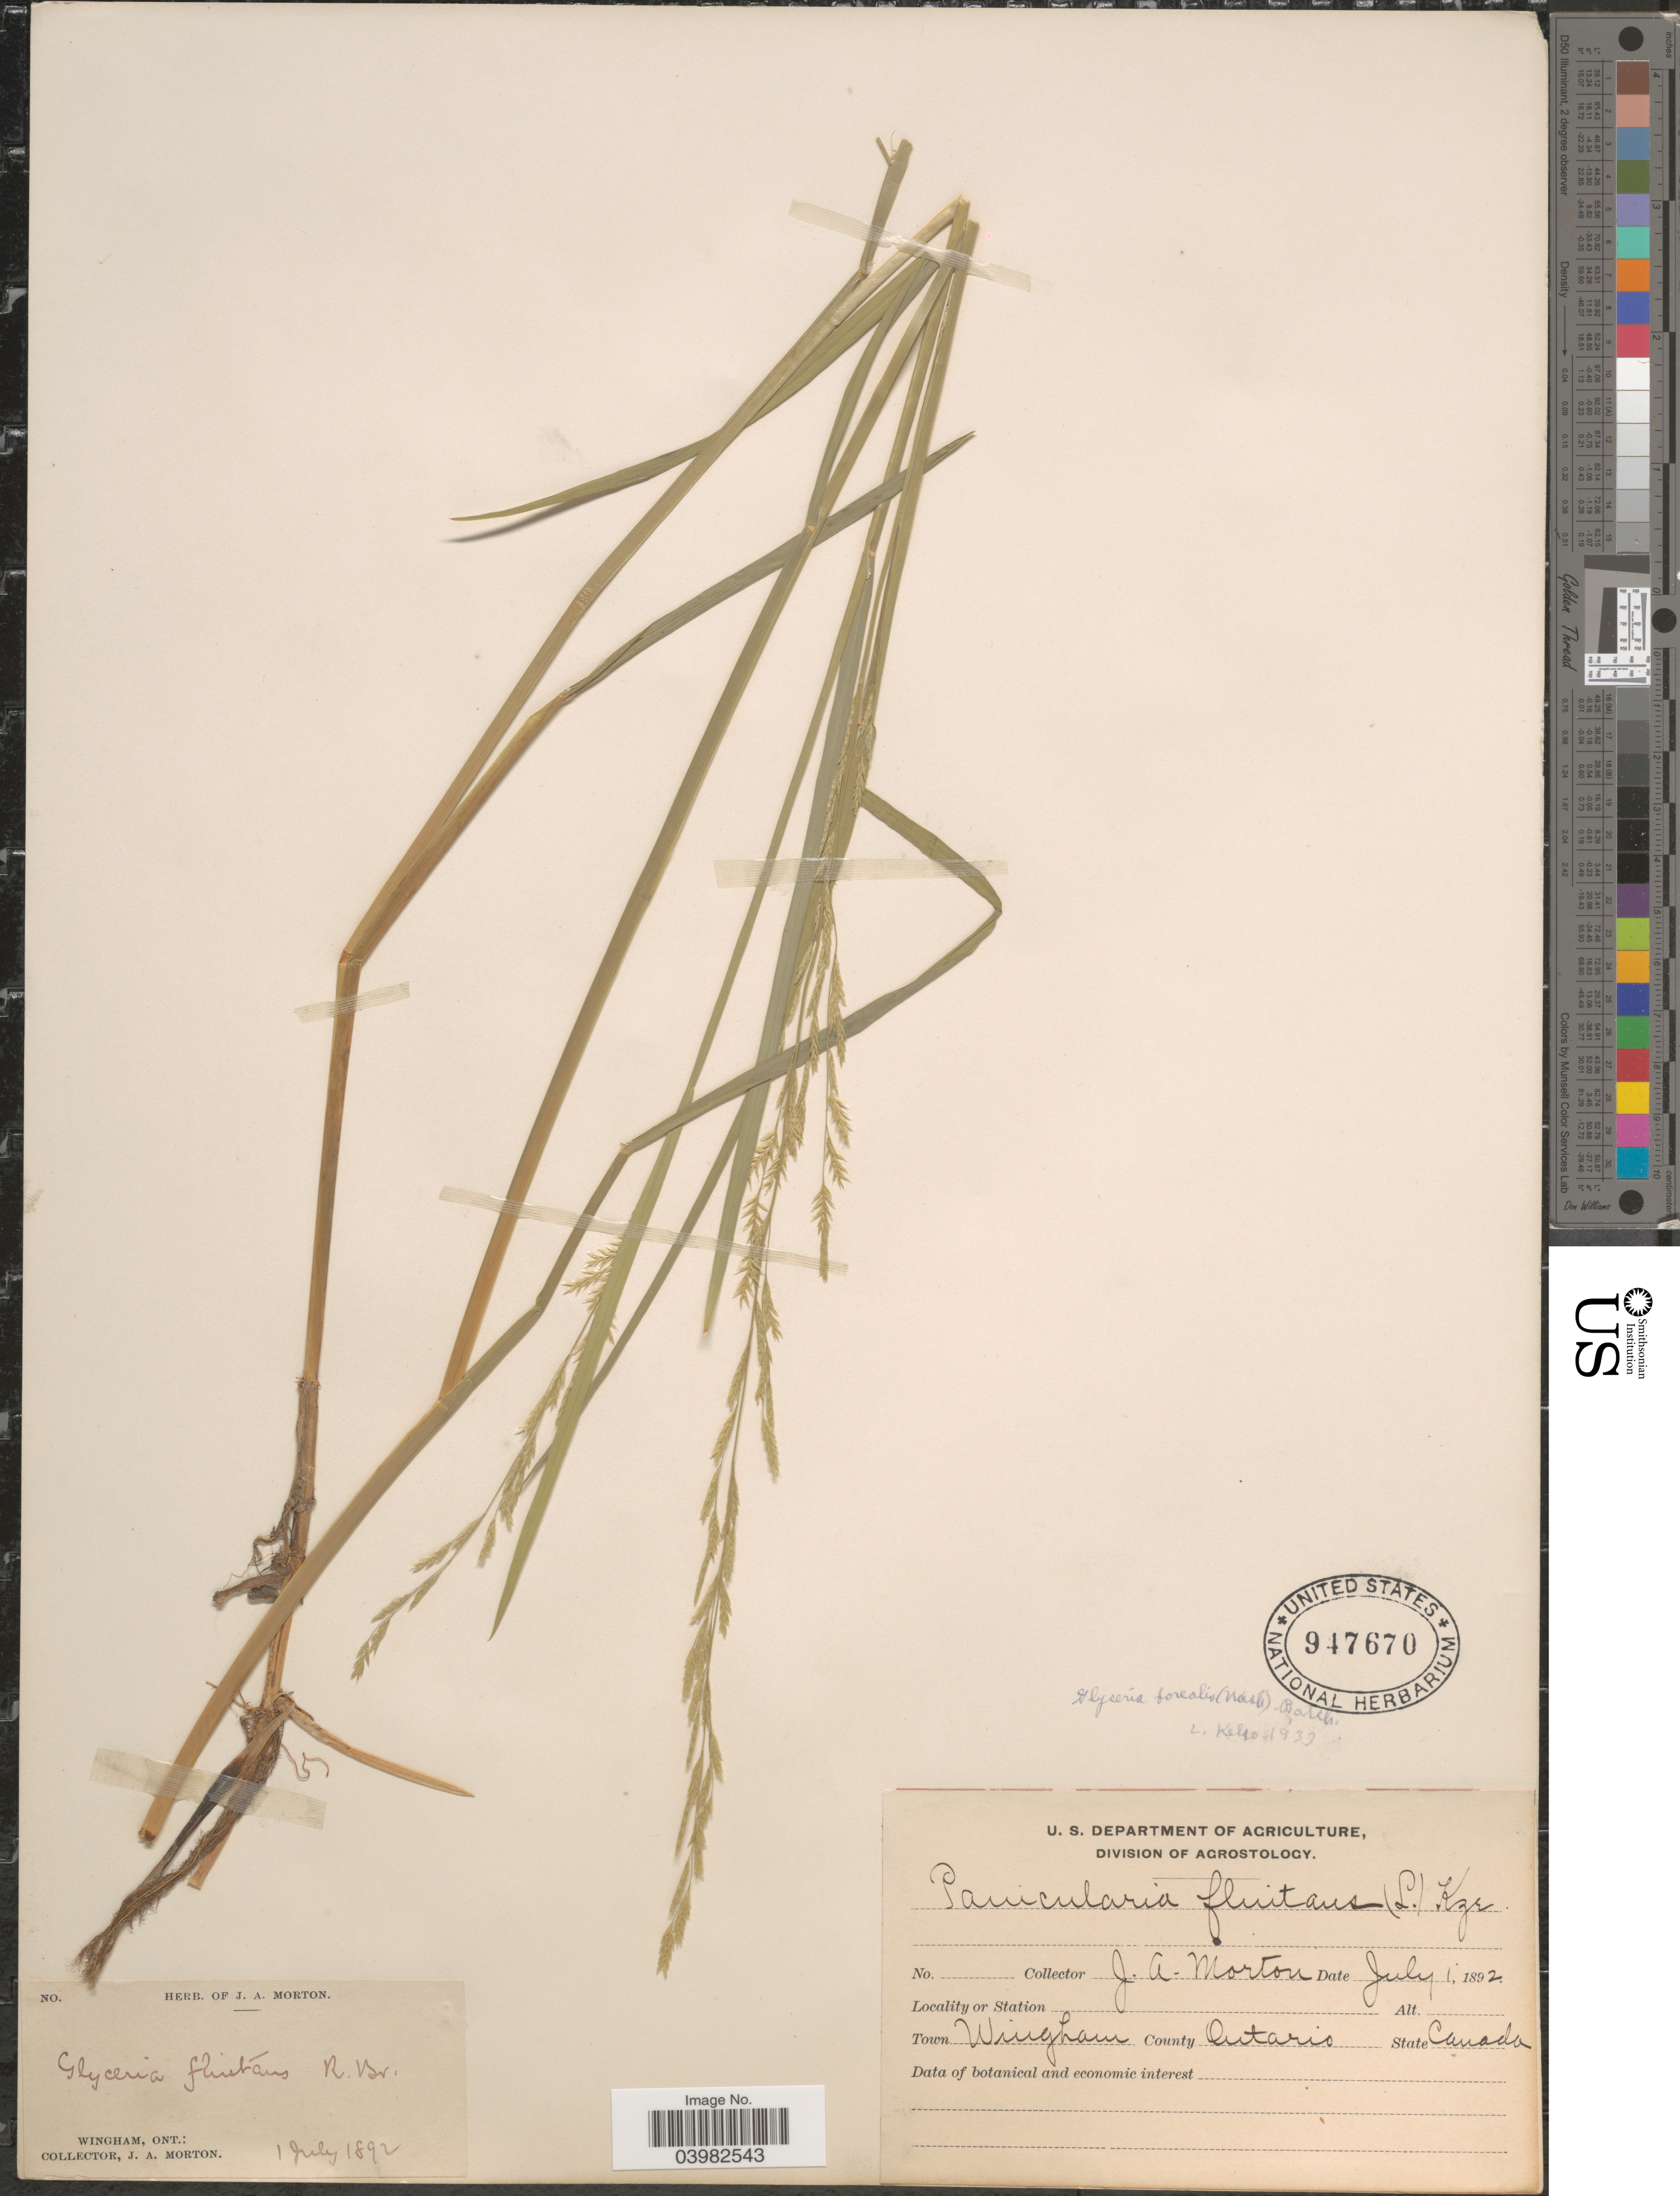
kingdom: Plantae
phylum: Tracheophyta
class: Liliopsida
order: Poales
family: Poaceae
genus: Glyceria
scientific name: Glyceria borealis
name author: (Nash) Batchelder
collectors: J. A. Morton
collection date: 1892-07-01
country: Canada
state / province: Ontario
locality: Town Wingham. County Ontario.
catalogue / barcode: US 947670